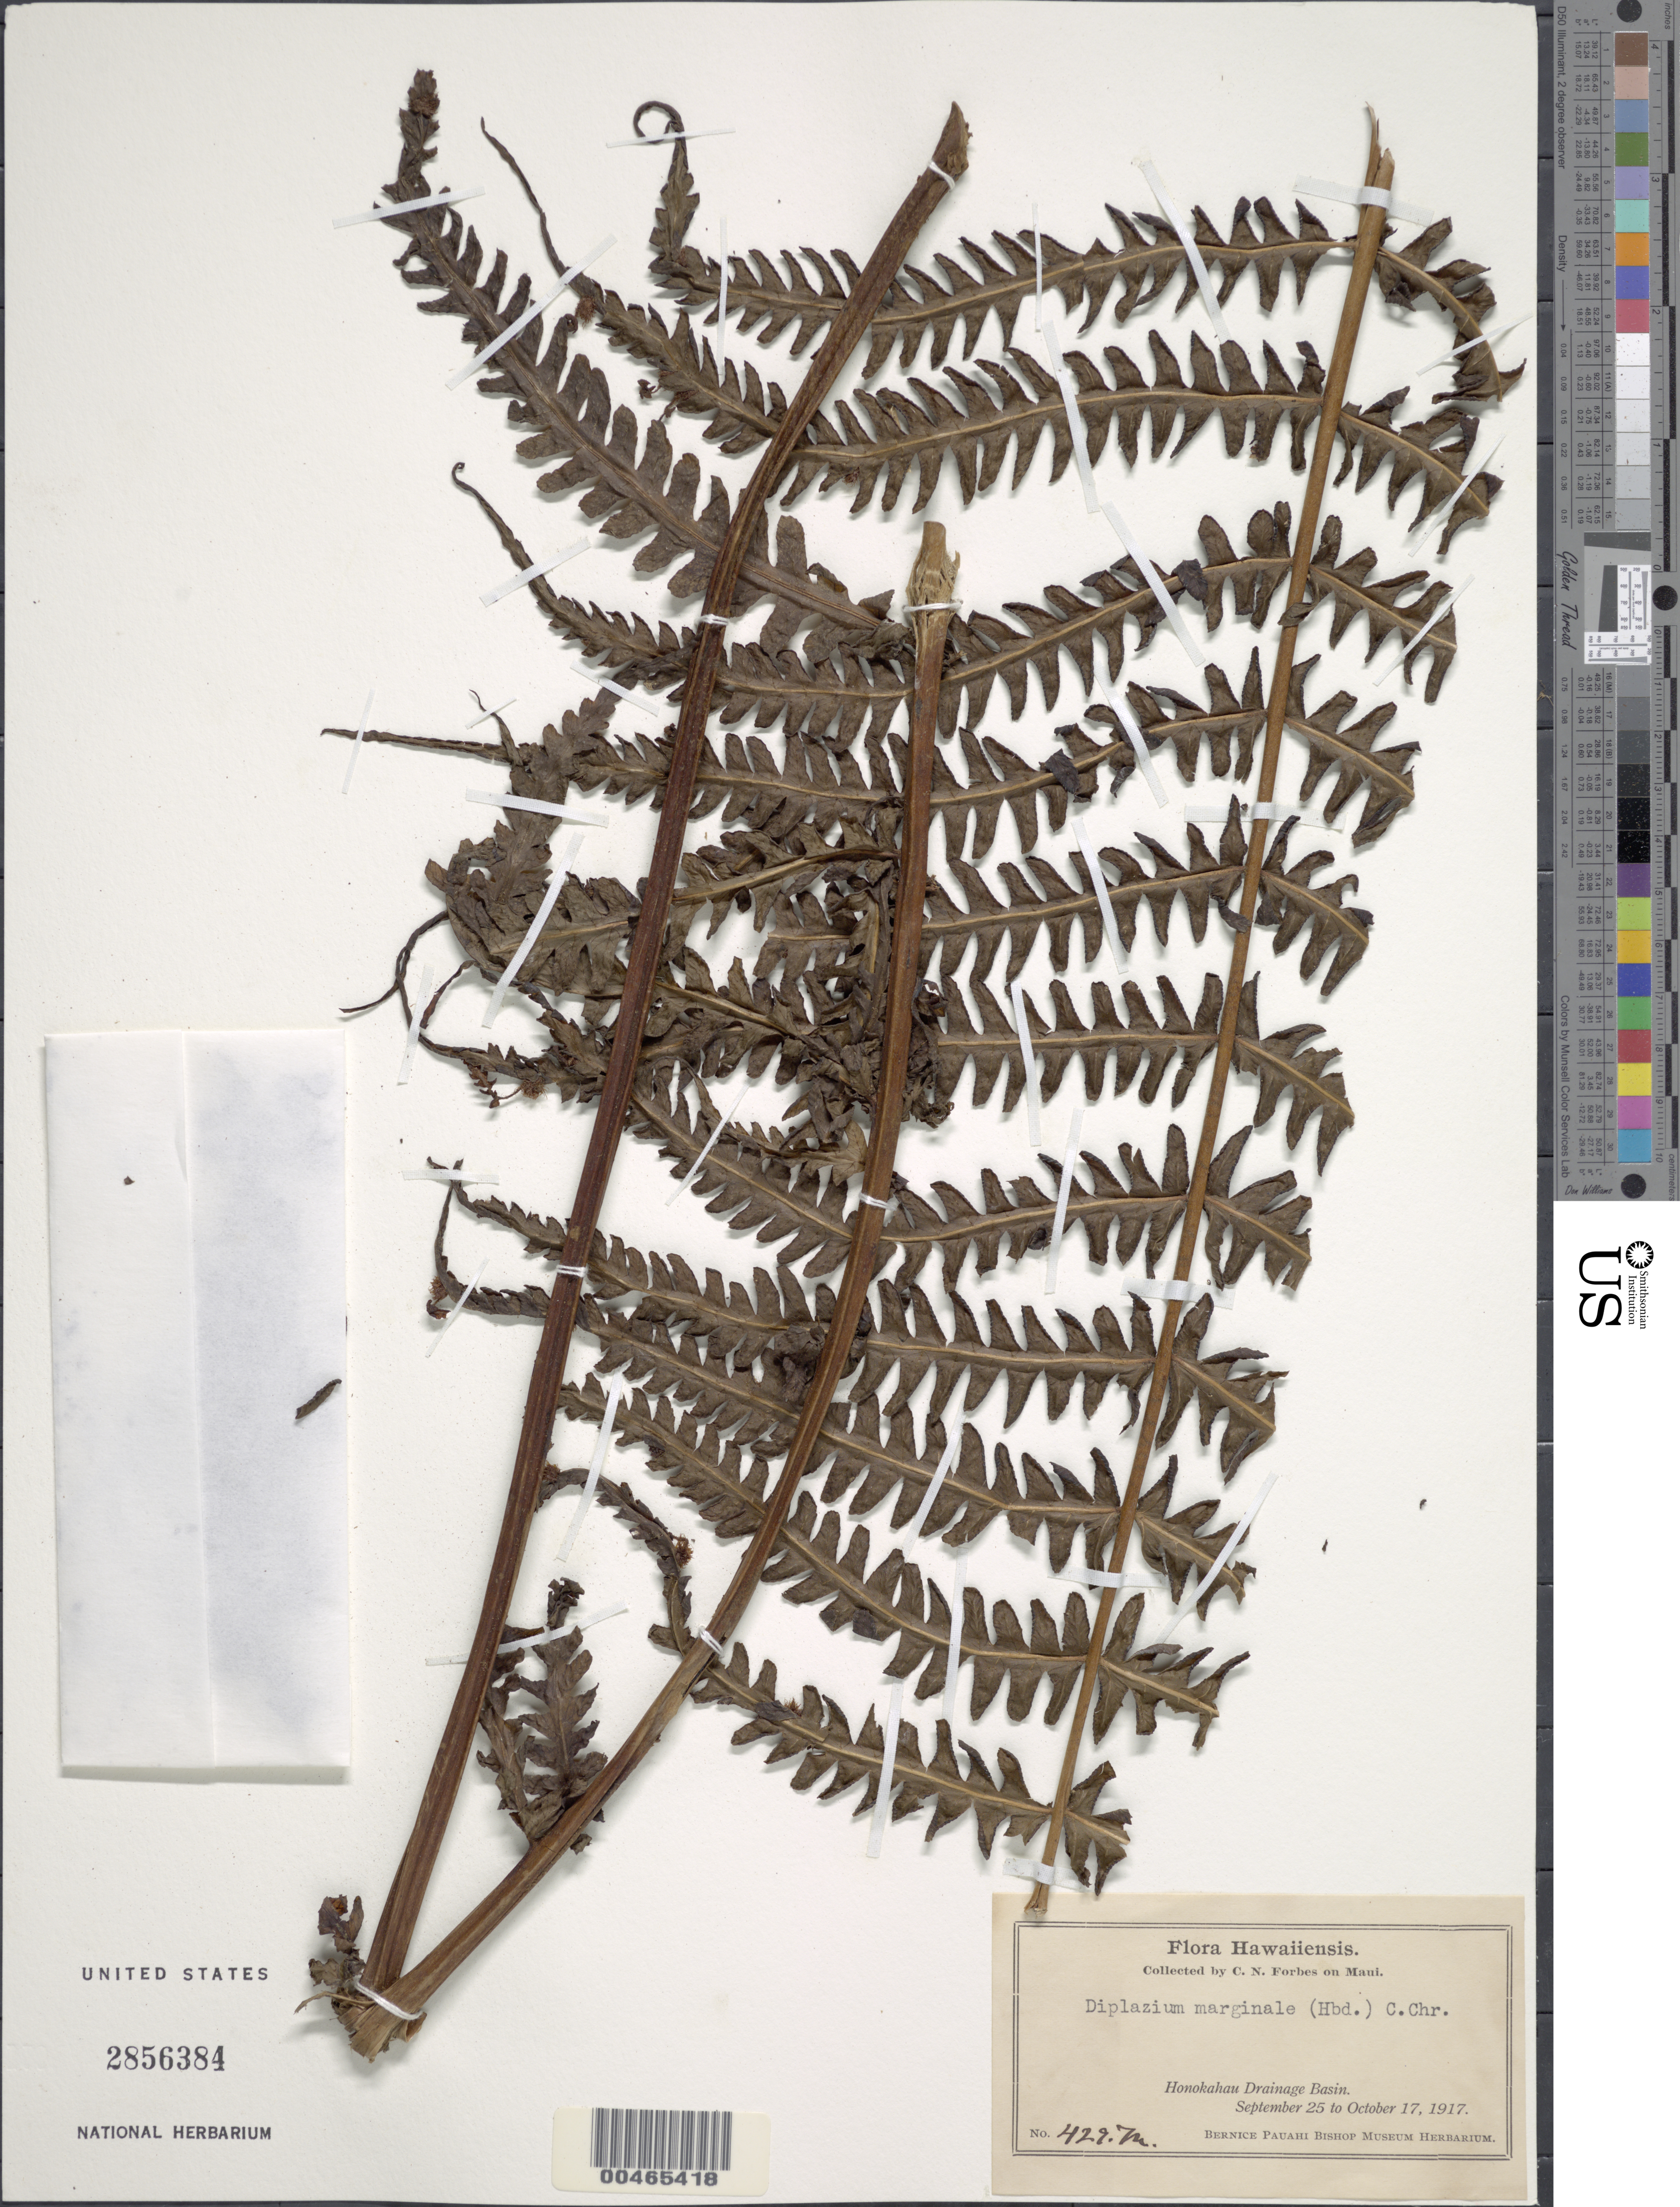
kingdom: Plantae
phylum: Tracheophyta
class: Polypodiopsida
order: Polypodiales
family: Athyriaceae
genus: Deparia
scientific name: Deparia marginalis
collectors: C. N. Forbes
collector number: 429.M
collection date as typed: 25 Sep 1917 to 17 Oct 1917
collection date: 1917-09-25/1917-10-17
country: United States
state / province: Hawaii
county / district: Maui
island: Maui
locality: Honokahau Drainage Basin, Maui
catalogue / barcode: US 2856384